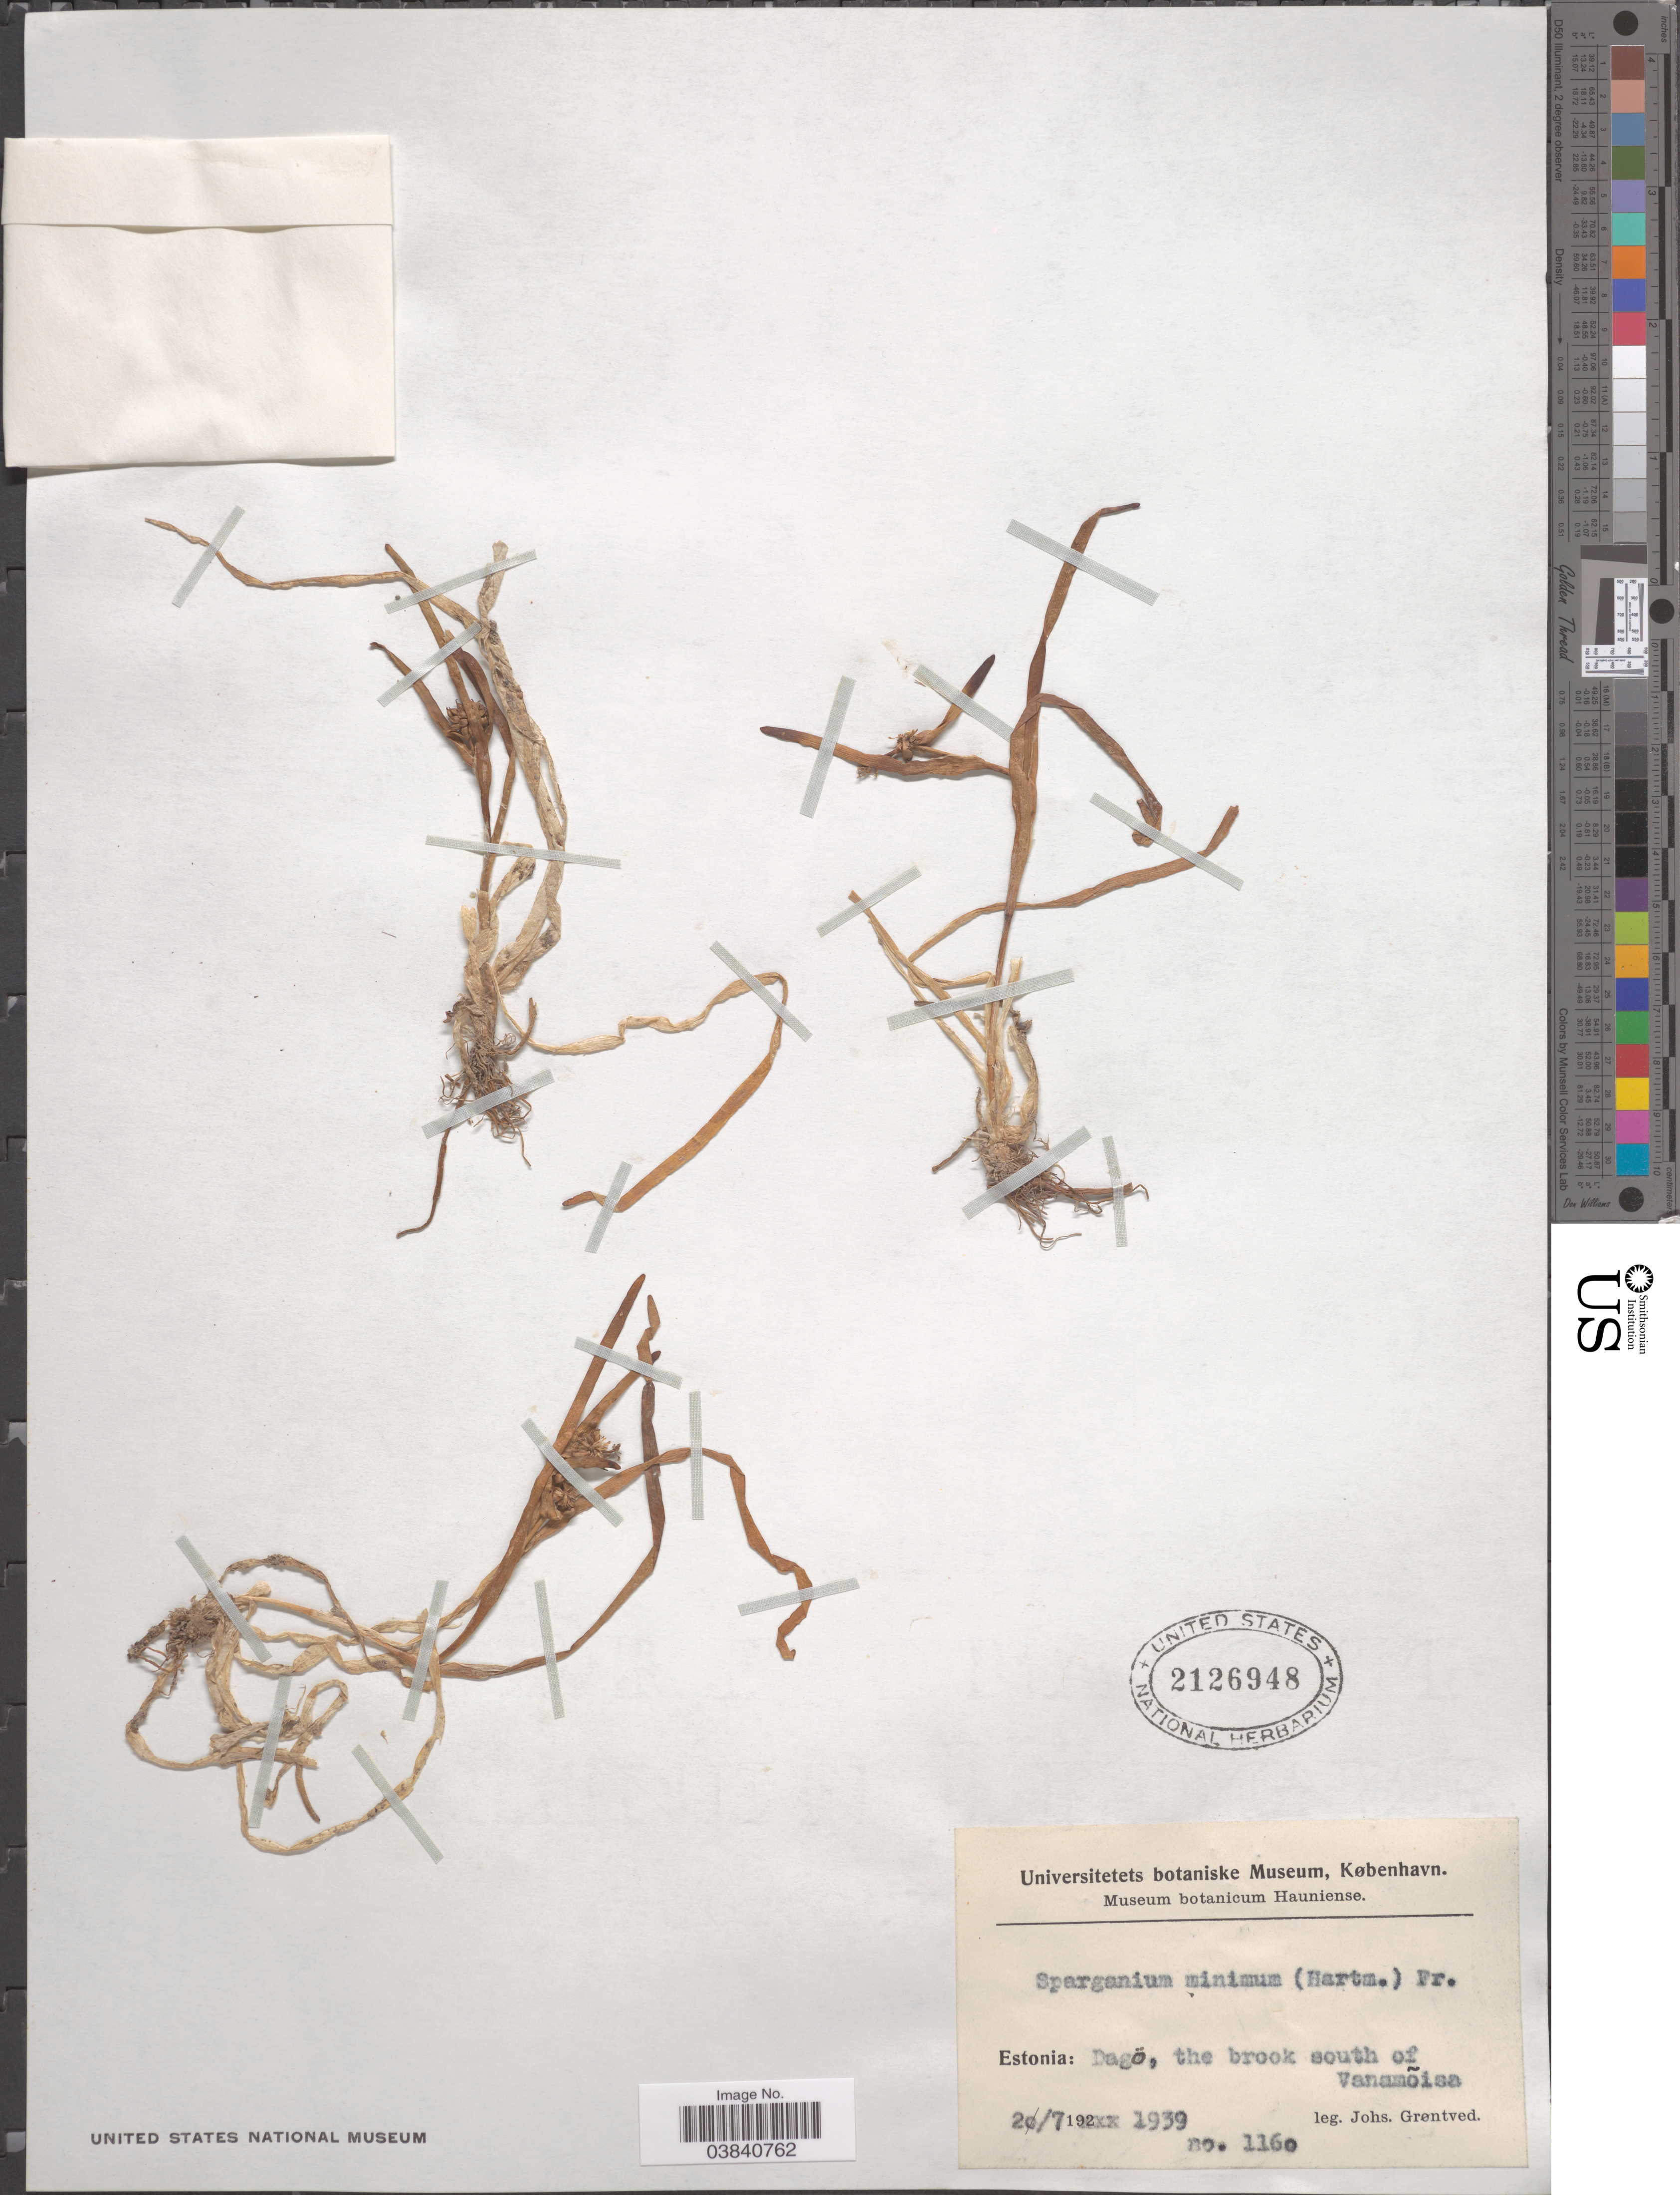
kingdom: Plantae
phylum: Tracheophyta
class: Liliopsida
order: Poales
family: Typhaceae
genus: Sparganium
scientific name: Sparganium minimum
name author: Wallr.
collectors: J. Grøntved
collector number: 1160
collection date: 1939-07-20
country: Estonia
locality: Dagö, the brook south of Vanamõisa.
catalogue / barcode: US 2126948